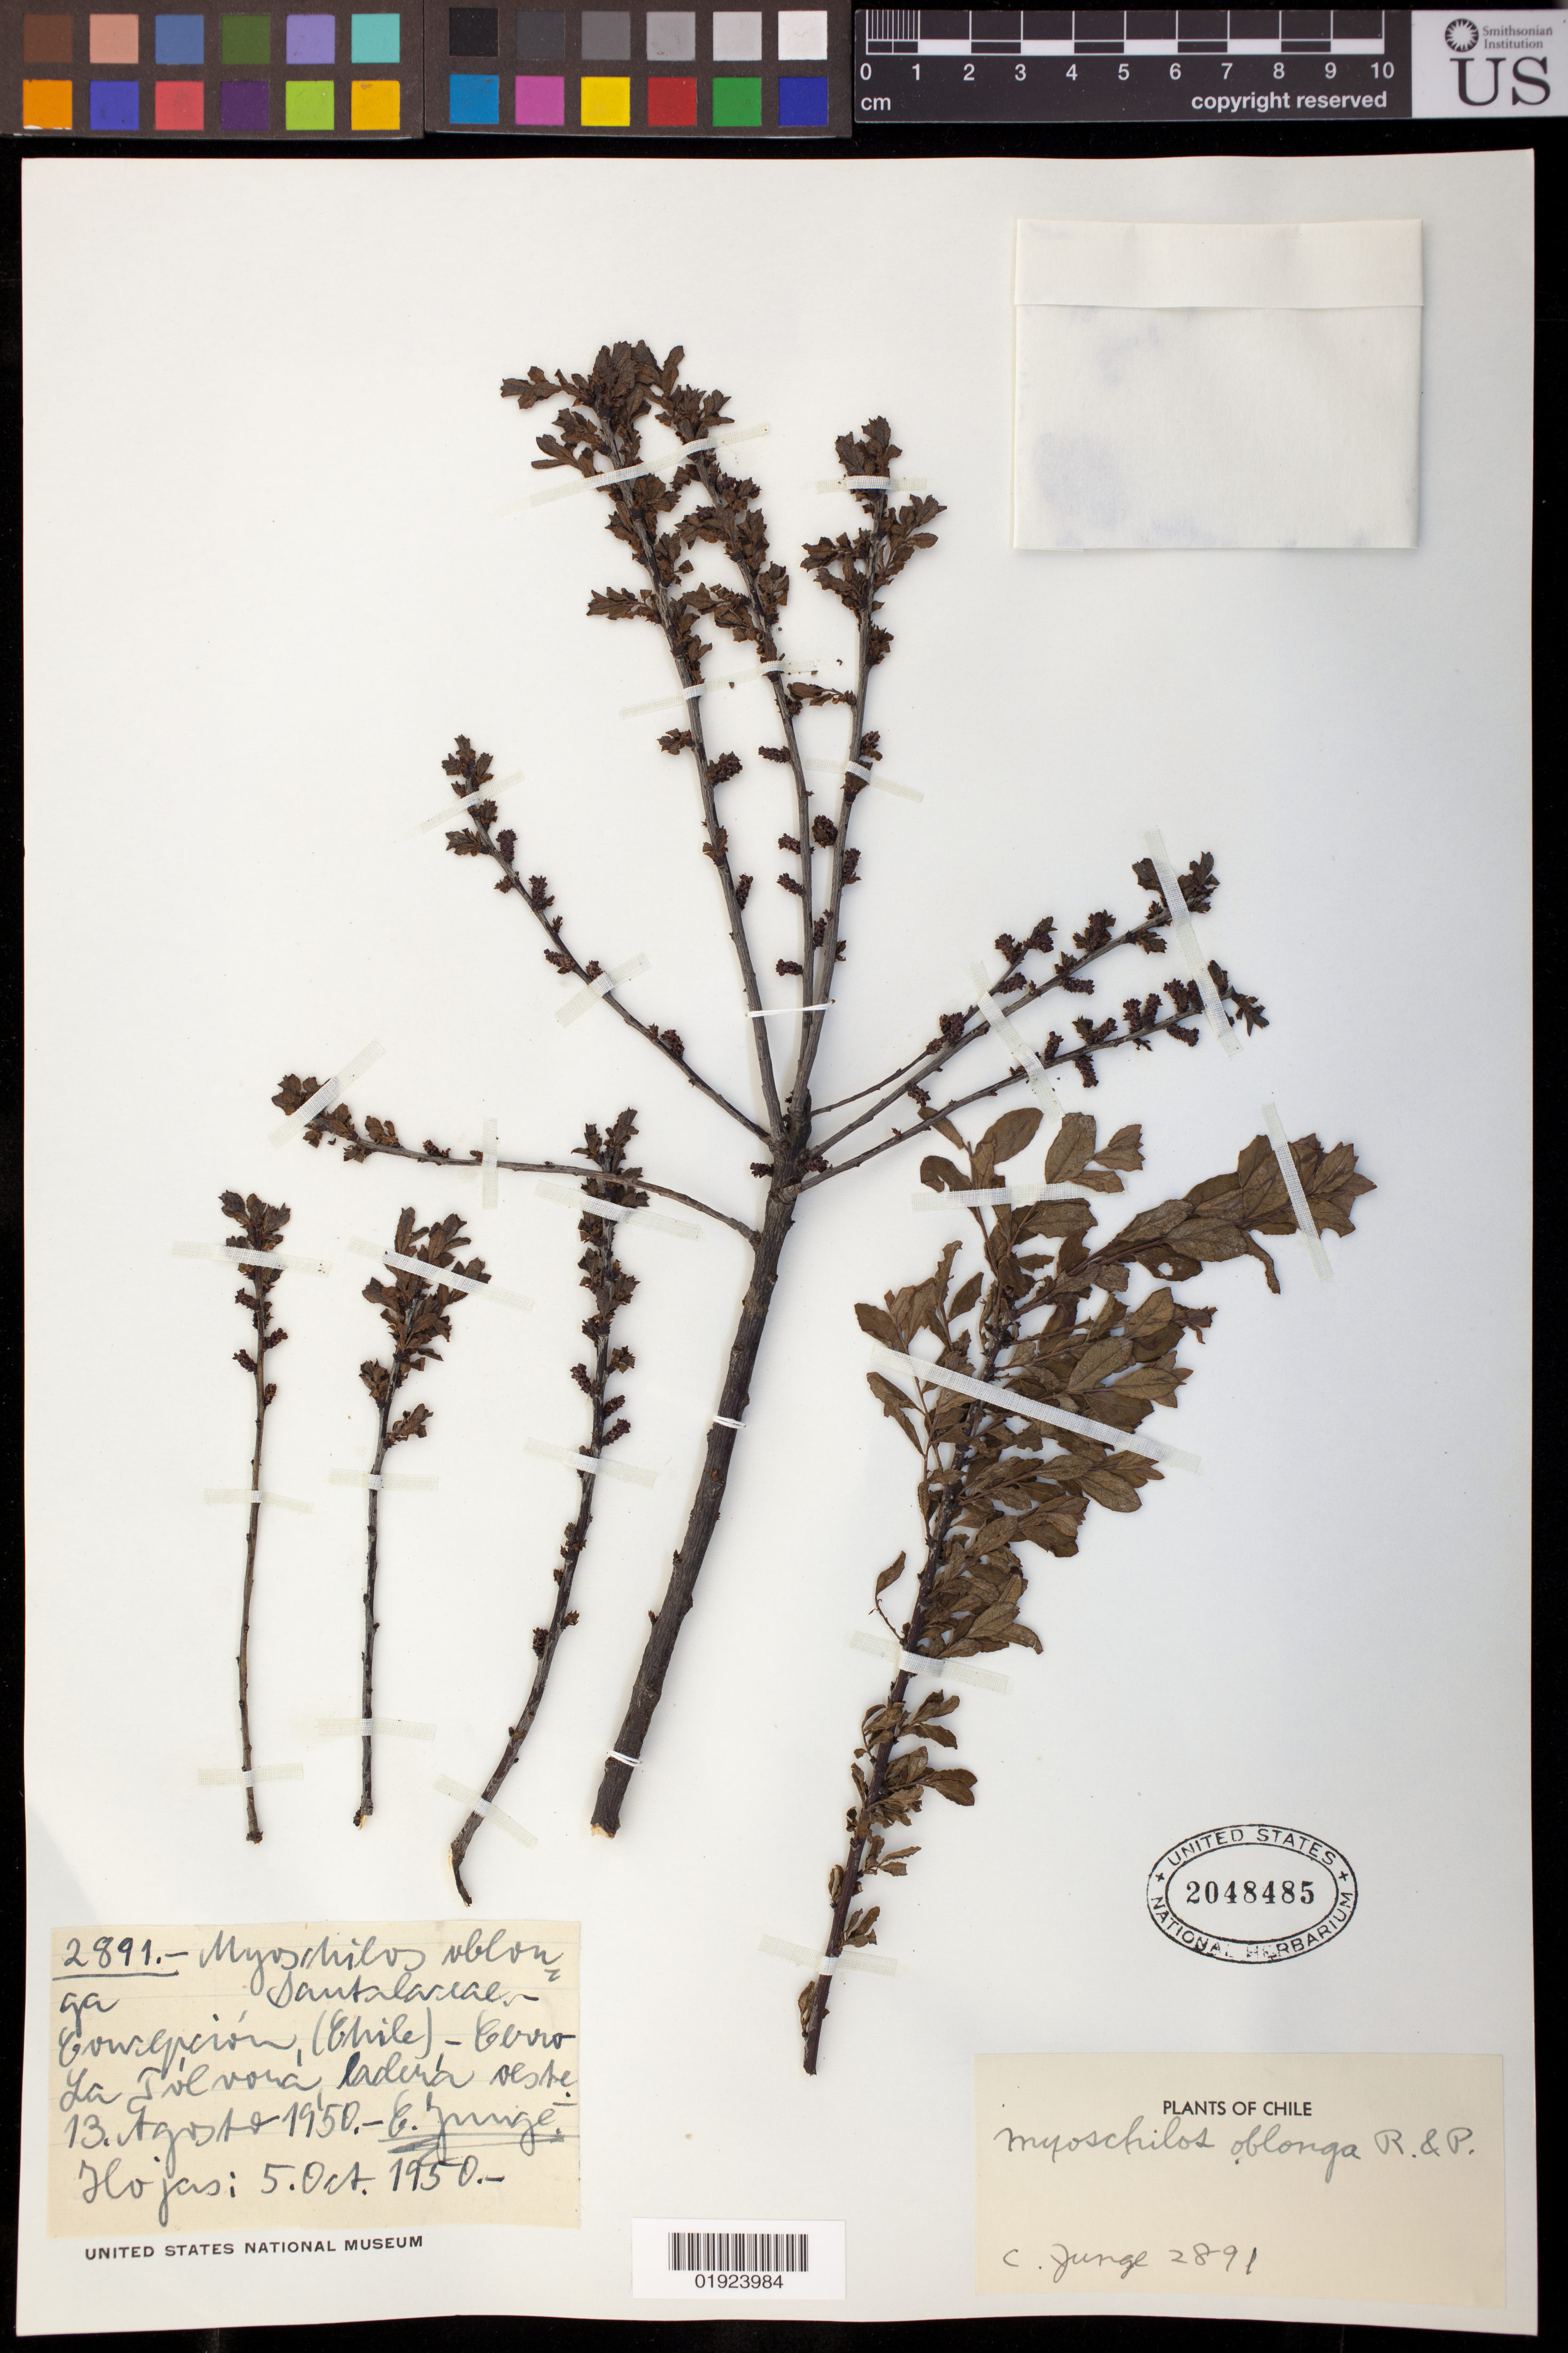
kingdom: Plantae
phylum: Tracheophyta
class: Magnoliopsida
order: Santalales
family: Santalaceae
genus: Myoschilos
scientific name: Myoschilos oblongus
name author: Ruiz & Pav.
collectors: C. Junge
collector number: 2891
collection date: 1950-08-13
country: Chile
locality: Concepción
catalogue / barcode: US 2048485